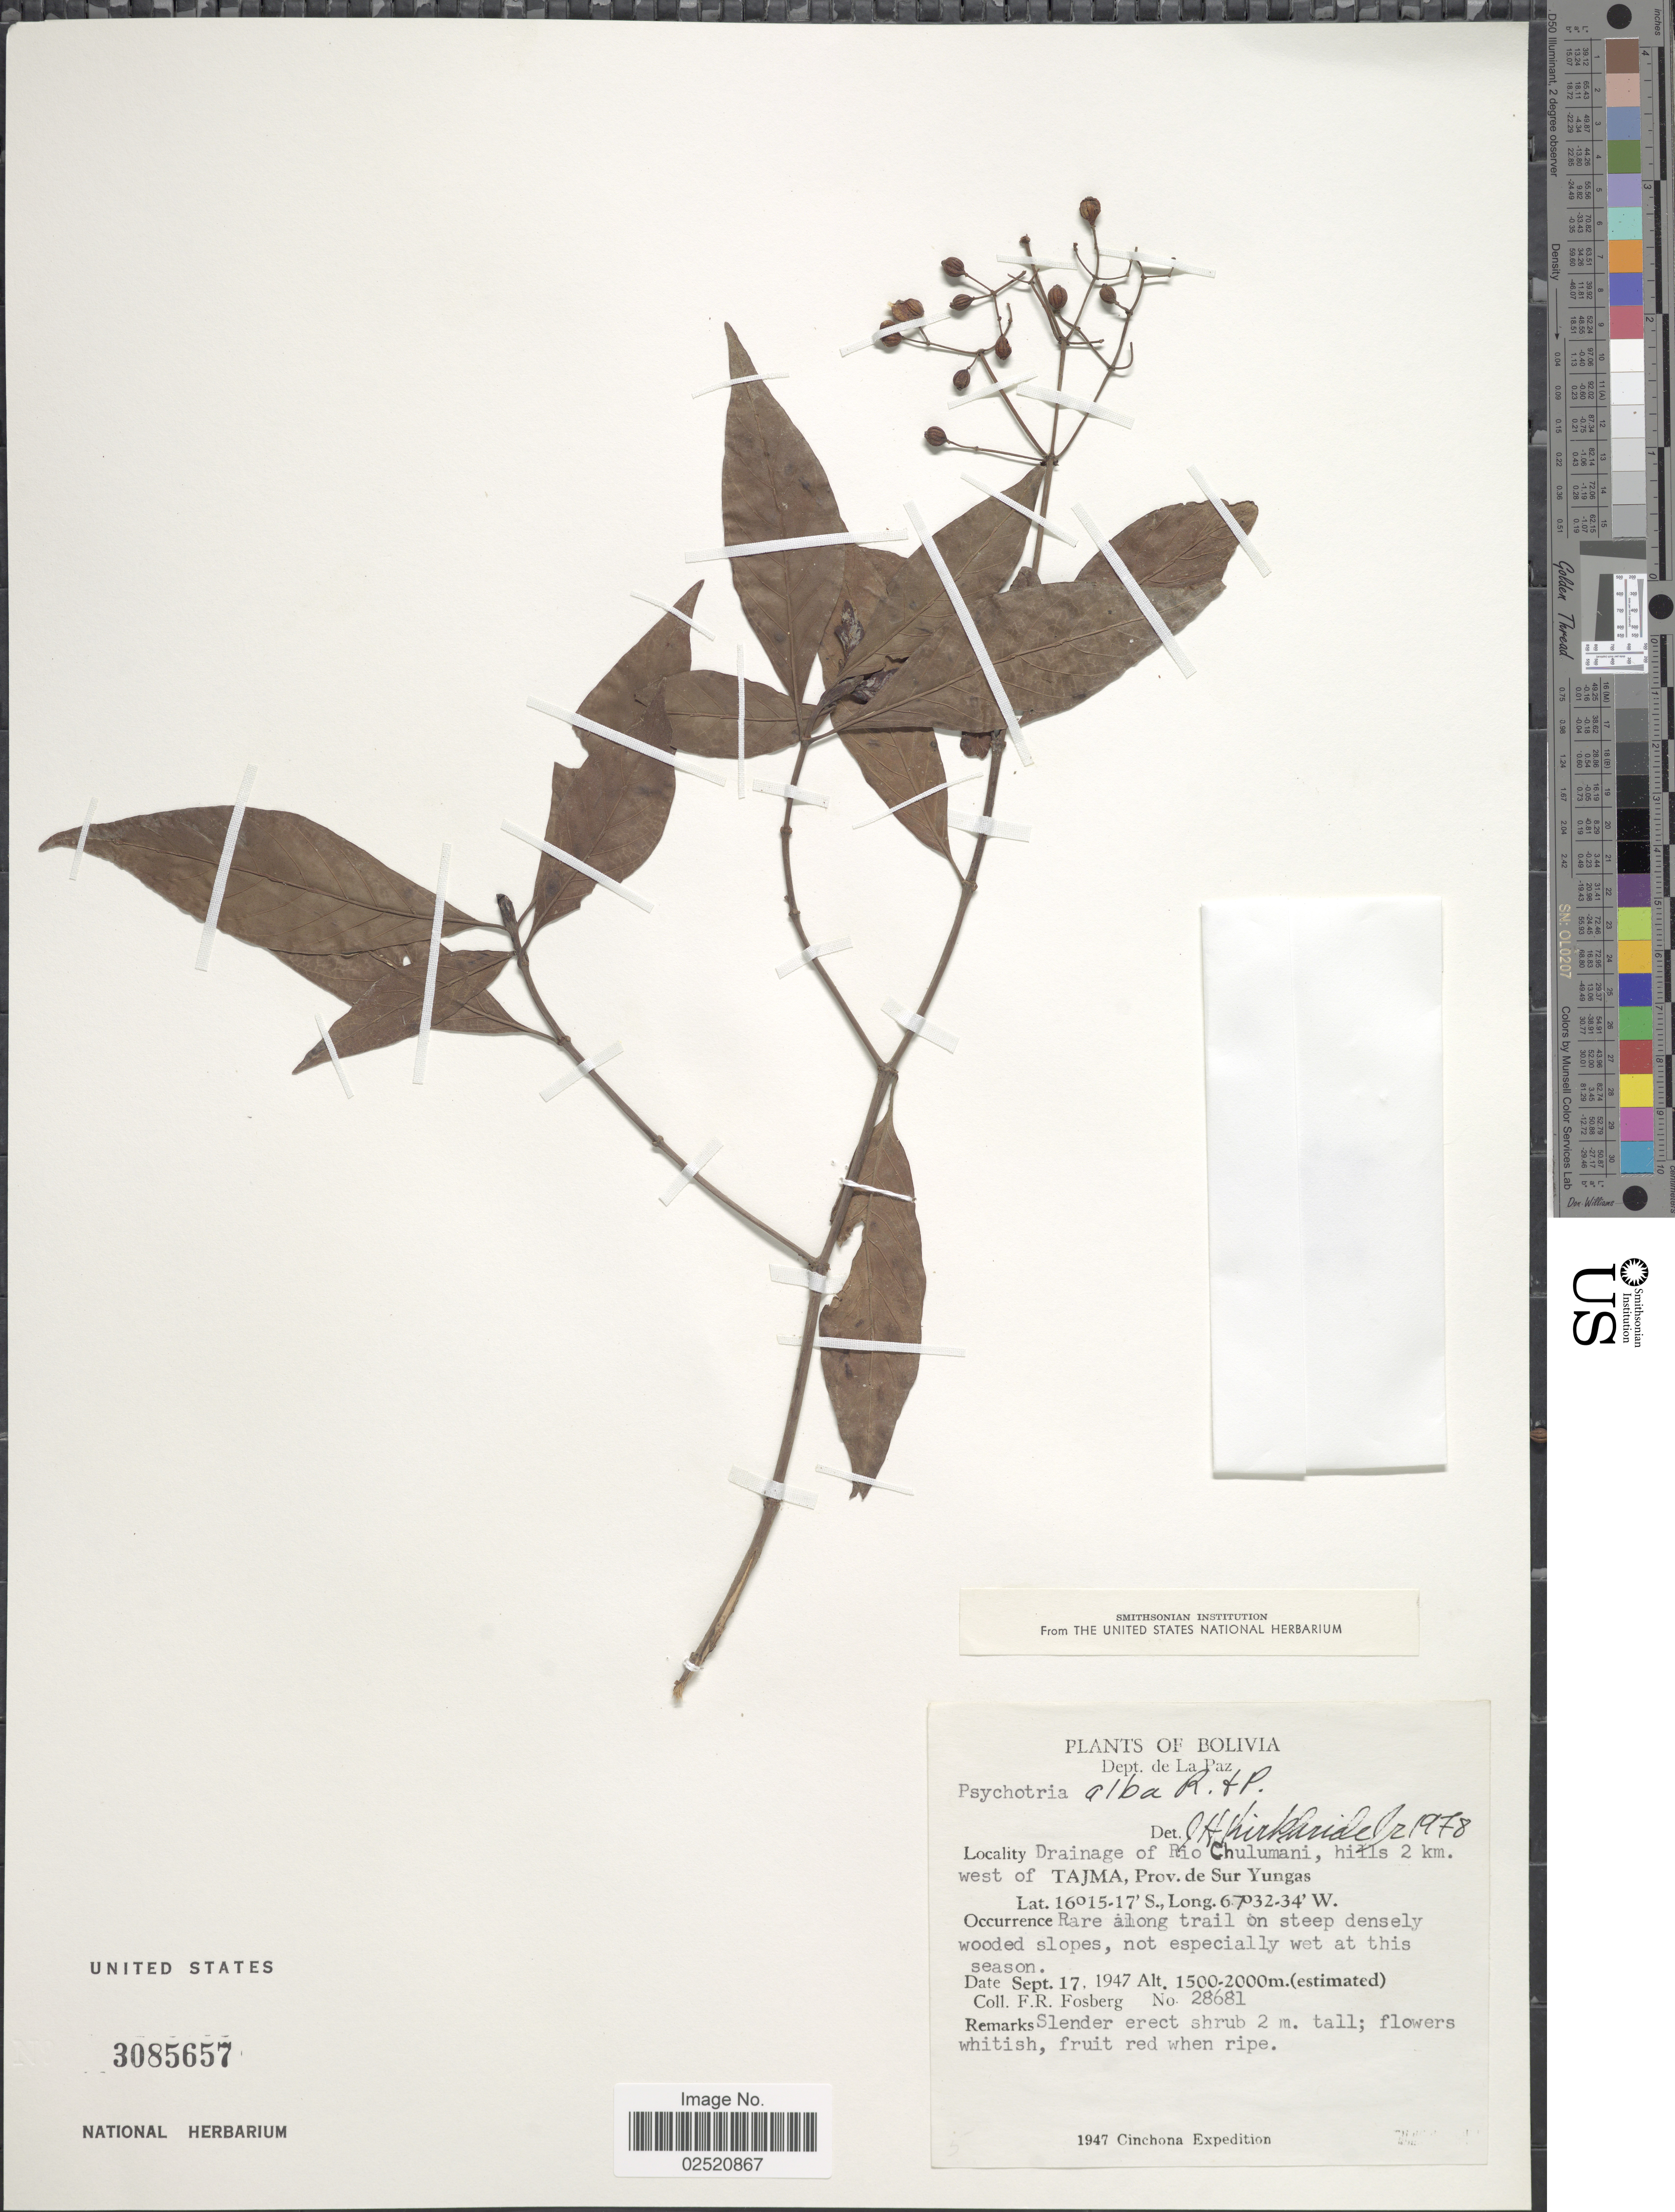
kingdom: Plantae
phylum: Tracheophyta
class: Magnoliopsida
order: Gentianales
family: Rubiaceae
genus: Psychotria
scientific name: Psychotria alba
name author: Ruiz & Pav.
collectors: F. R. Fosberg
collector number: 28681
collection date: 1947-09-17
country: Bolivia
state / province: La Paz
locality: Drainage of Rio Chulumani, hills 2 km. west of Tajma, Prov. de Sur Yungas, rare along trail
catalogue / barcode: US 3085657